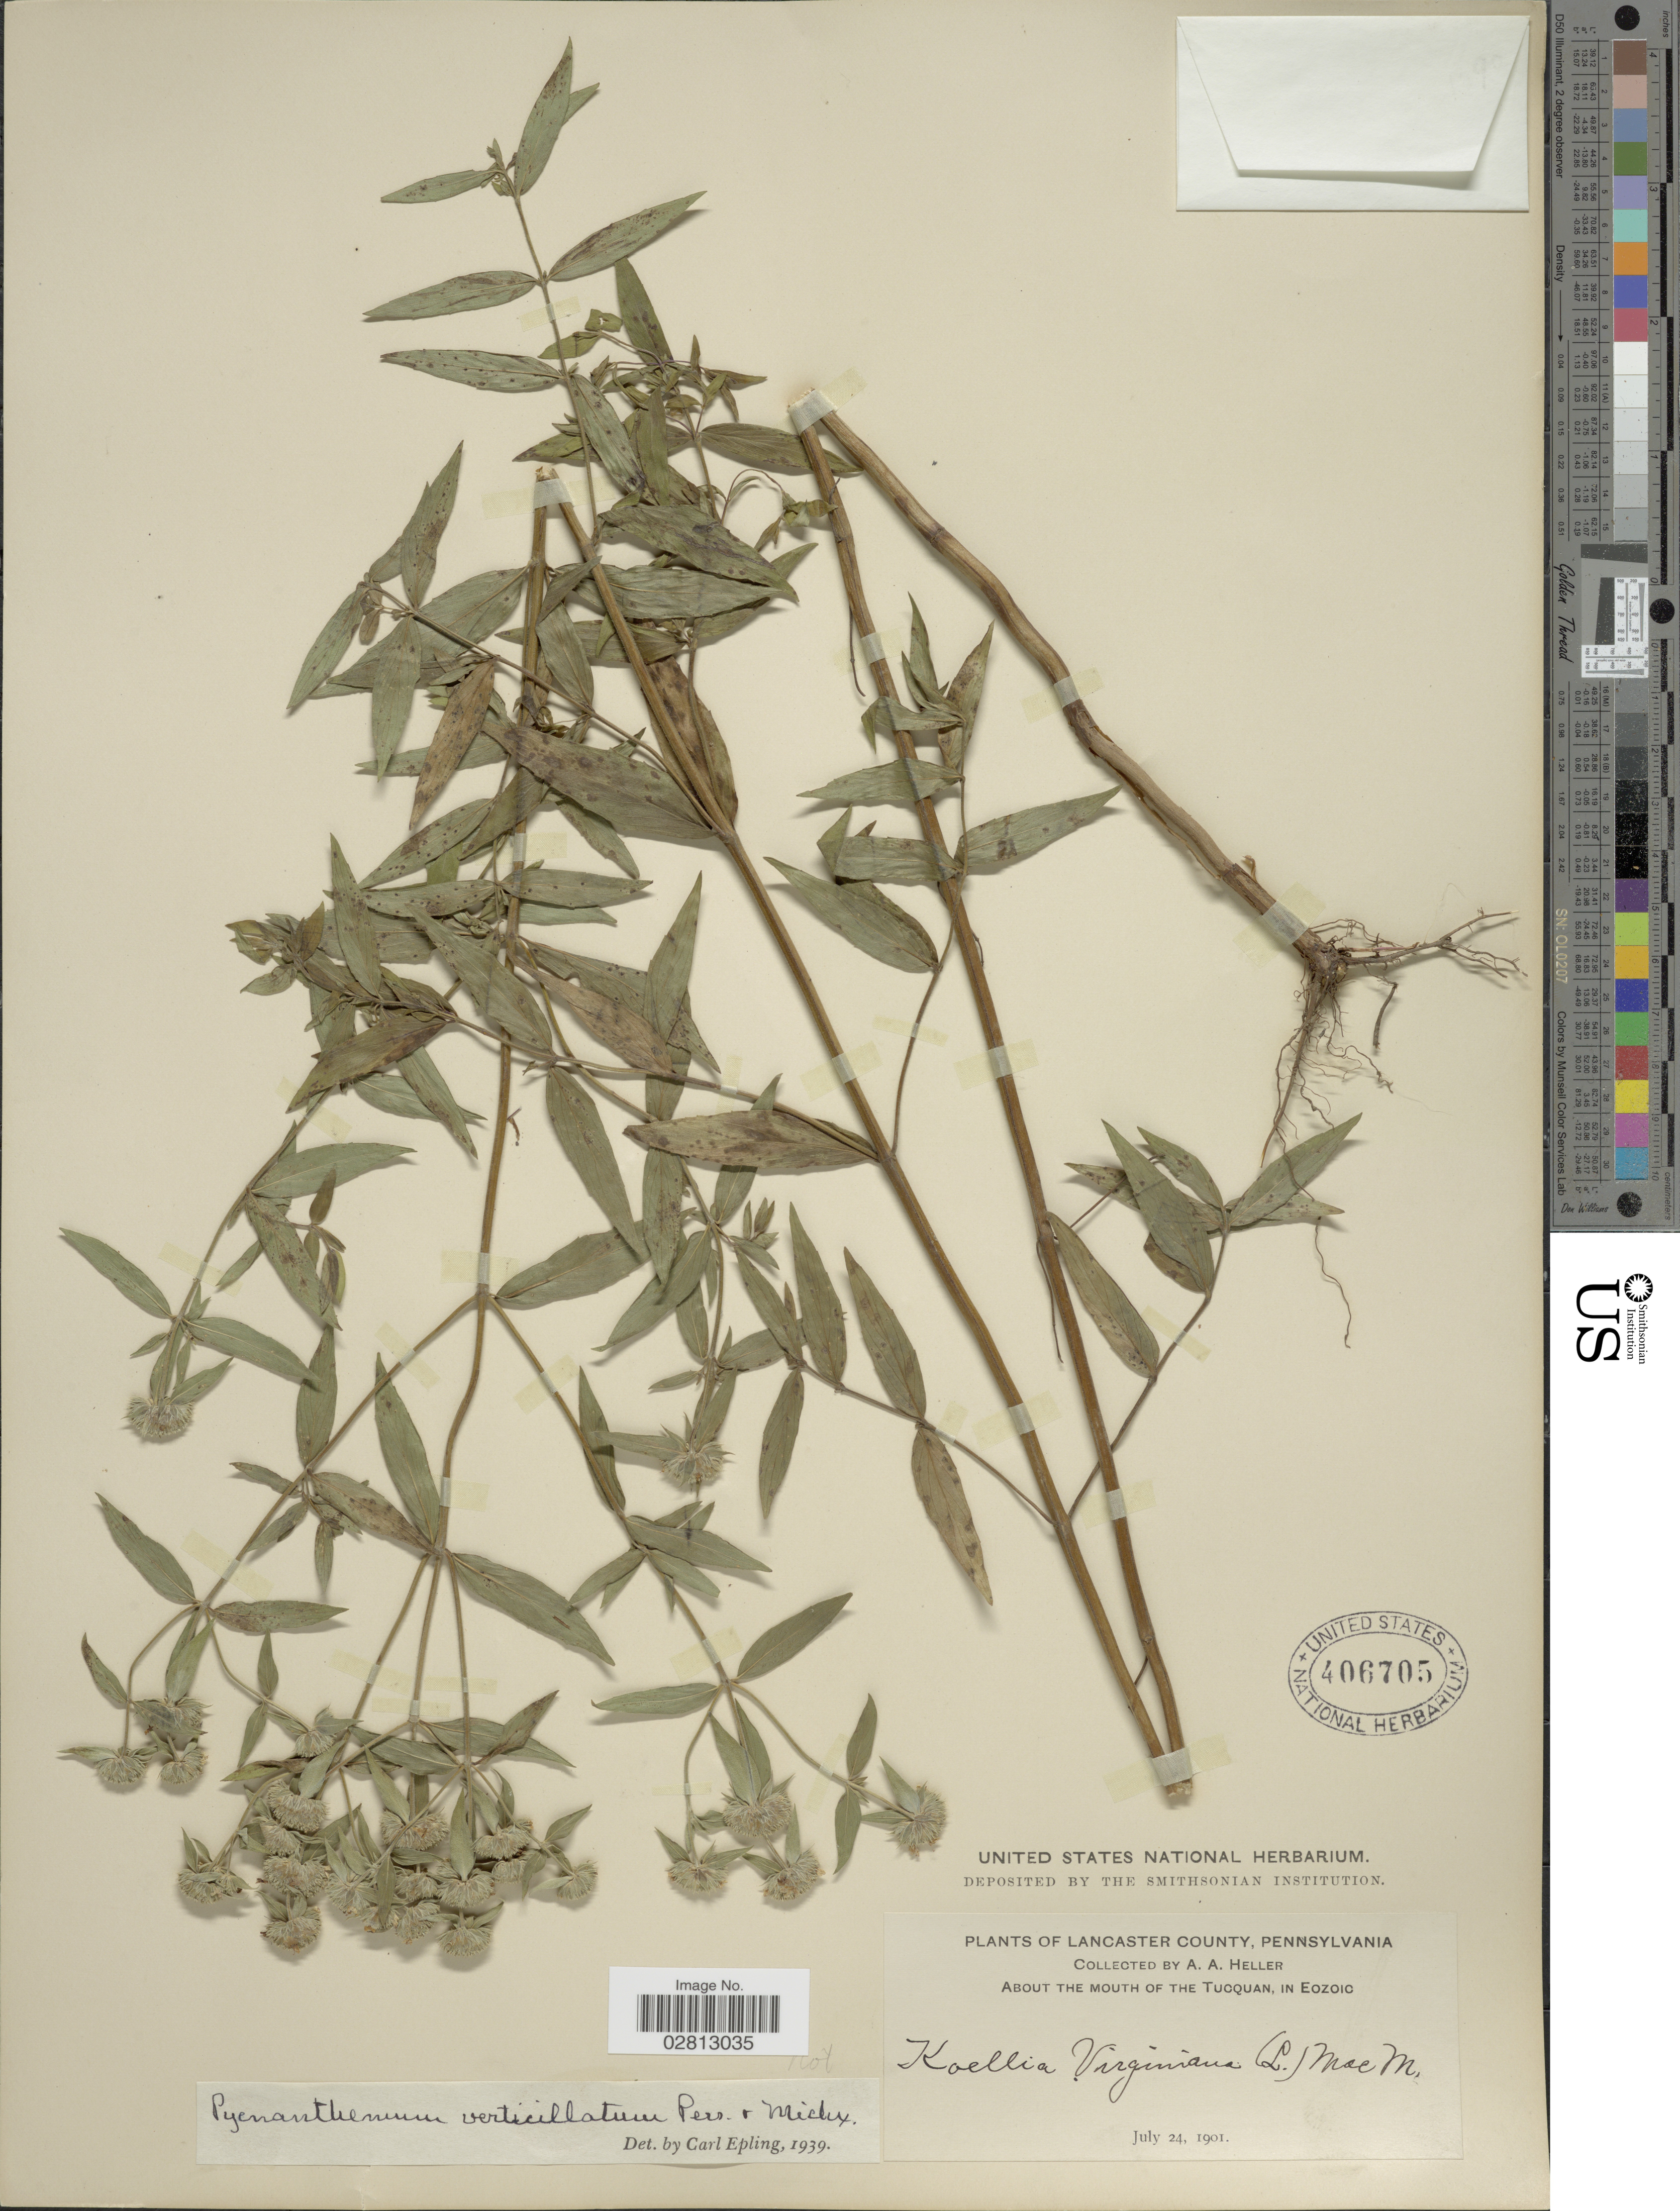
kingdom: Plantae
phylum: Tracheophyta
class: Magnoliopsida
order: Lamiales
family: Lamiaceae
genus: Pycnanthemum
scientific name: Pycnanthemum verticillatum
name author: (Michx.) Pers.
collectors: A. A. Heller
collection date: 1901-07-24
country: United States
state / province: Pennsylvania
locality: Lancaster County. About the mouth of the Tucquan, in Eozoic.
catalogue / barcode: US 406705